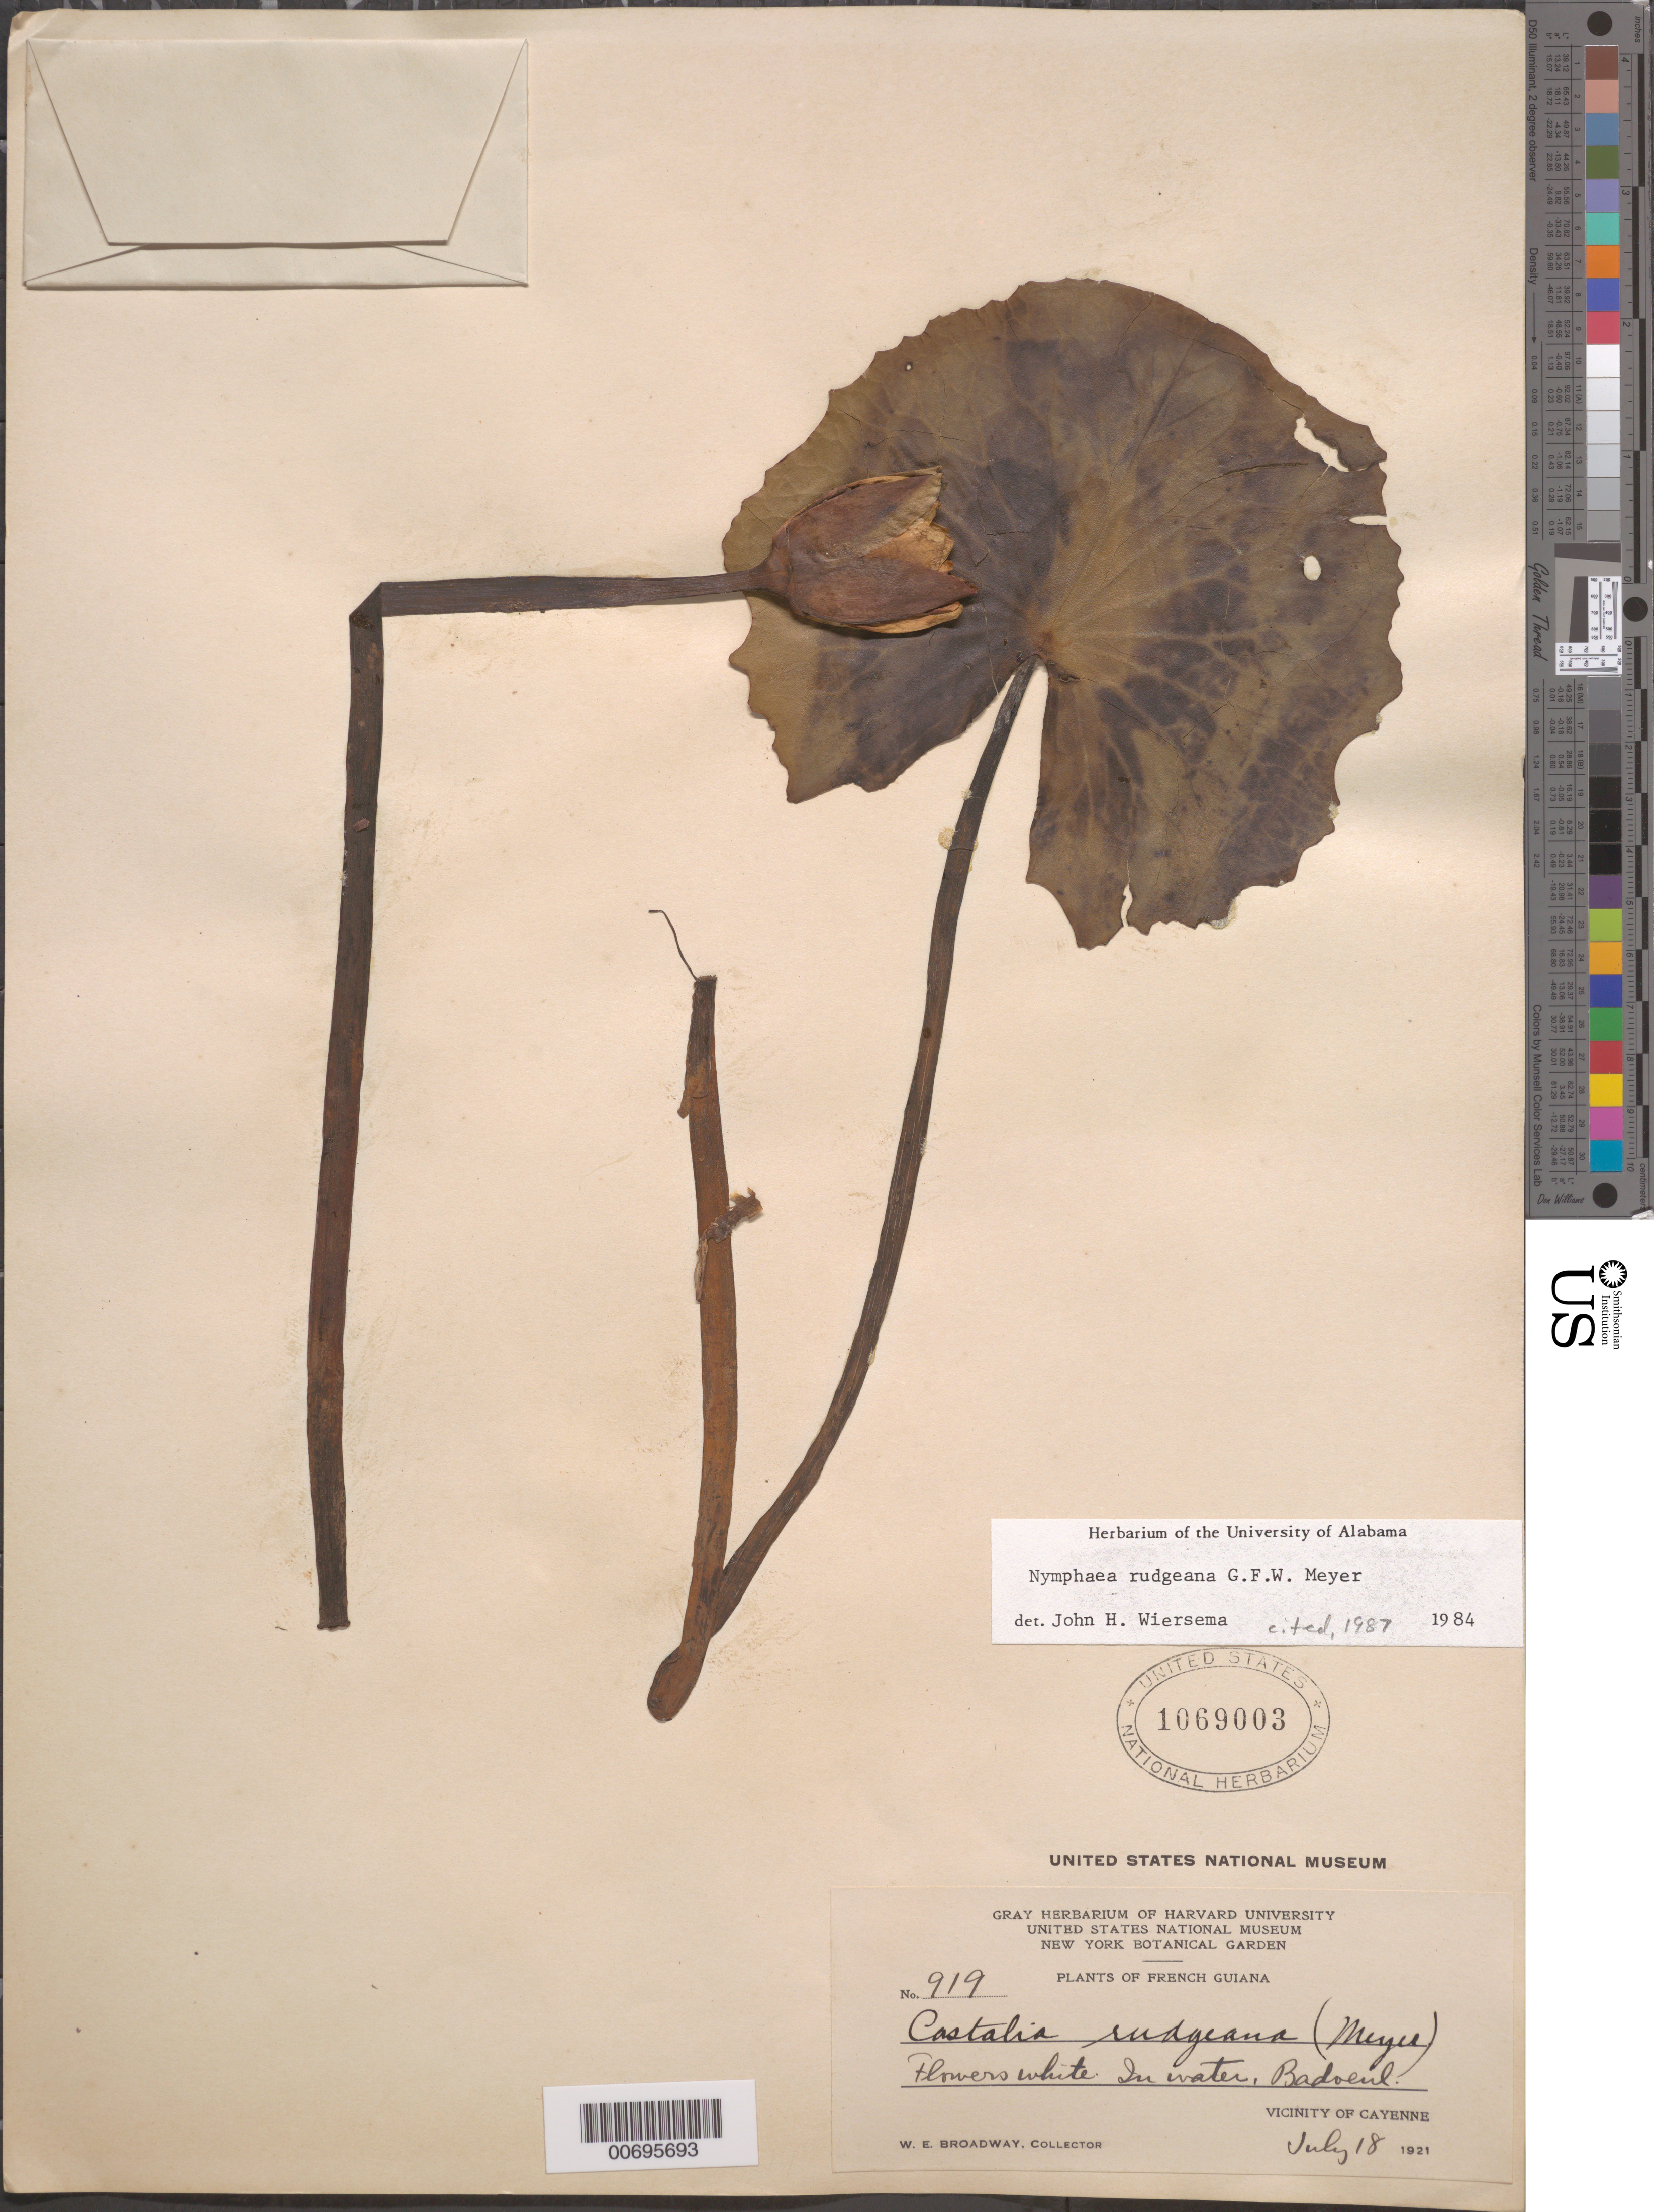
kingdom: Plantae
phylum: Tracheophyta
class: Magnoliopsida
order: Nymphaeales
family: Nymphaeaceae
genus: Nymphaea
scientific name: Nymphaea rudgeana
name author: G. Mey.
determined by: Wiersema, John H.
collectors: W. E. Broadway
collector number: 919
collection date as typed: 18-Jul-21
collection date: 1921-07-18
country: French Guiana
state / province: Cayenne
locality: Cayenne, vic., Badoeul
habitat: In water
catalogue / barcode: US 1069003